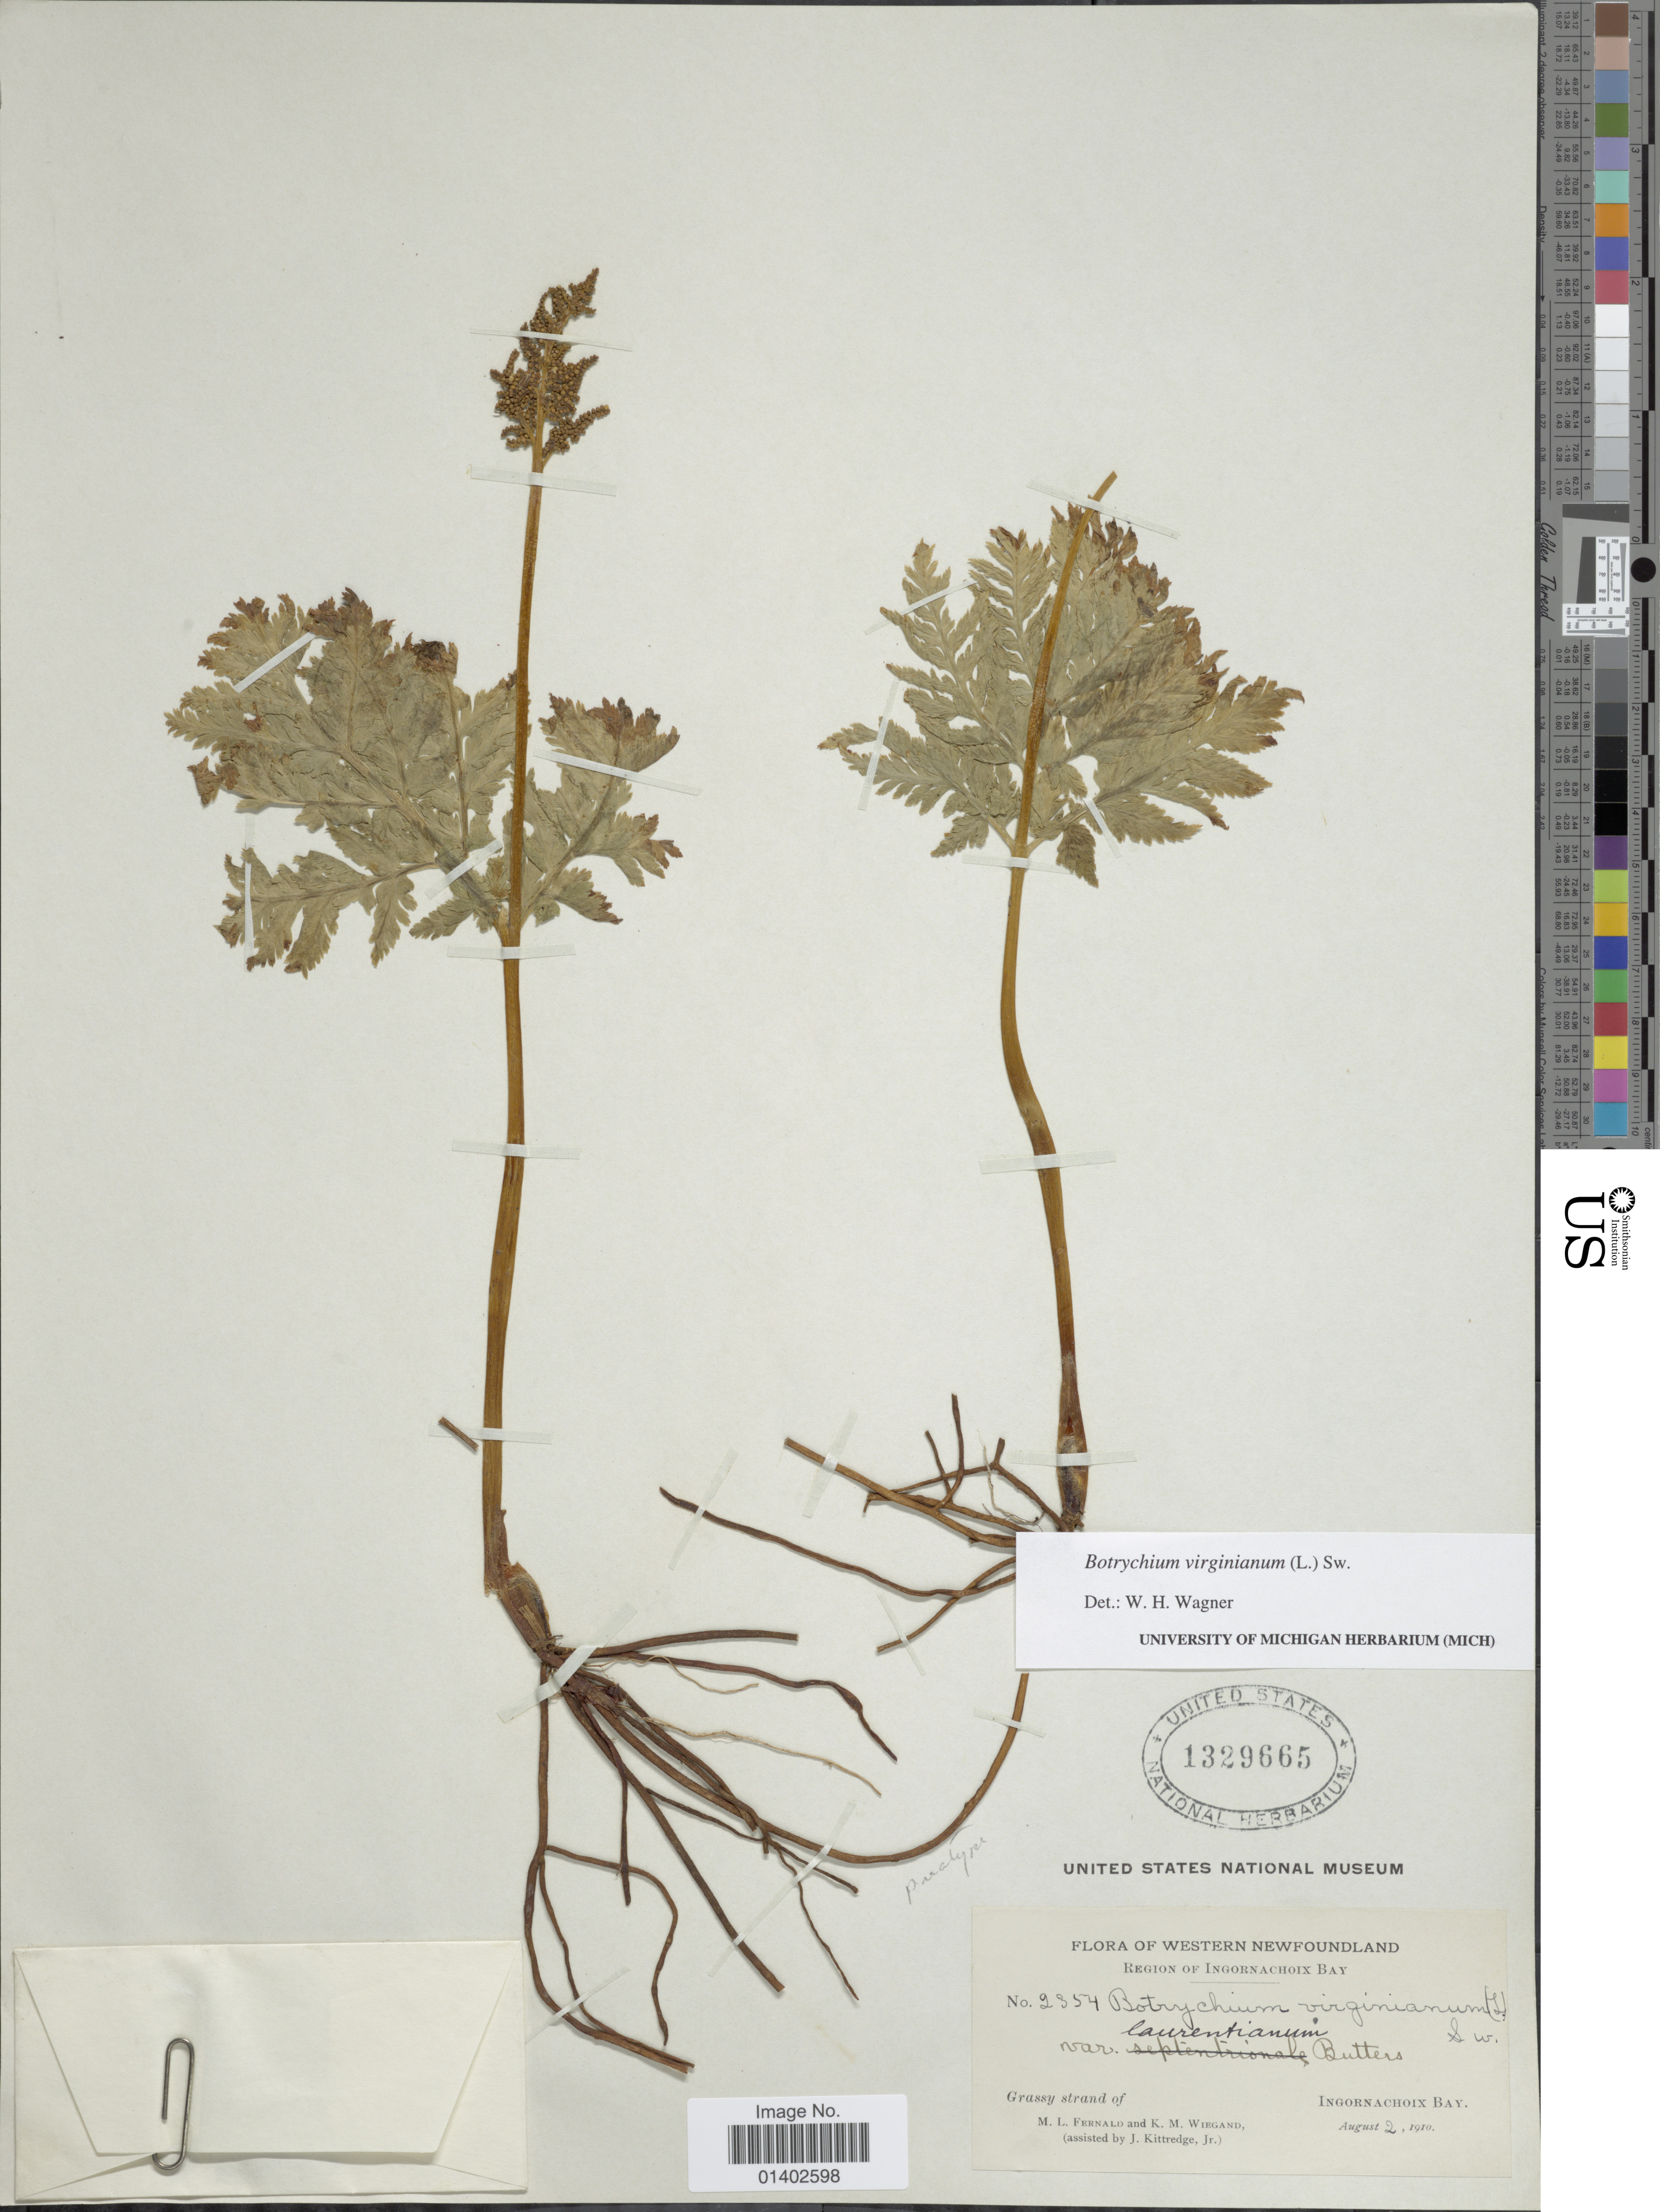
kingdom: Plantae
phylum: Tracheophyta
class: Polypodiopsida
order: Ophioglossales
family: Ophioglossaceae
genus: Botrychium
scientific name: Botrychium virginianum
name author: (L.) Sw.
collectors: M. L. Fernald, K. M. Wiegand & J. Kittredge Jr.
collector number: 2354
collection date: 1910-08-02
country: Canada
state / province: Newfoundland and Labrador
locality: Western Newfoundland, Region of Ingornachiox Bay, Grassy strand of Ingornahoix Bay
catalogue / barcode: US 1329665